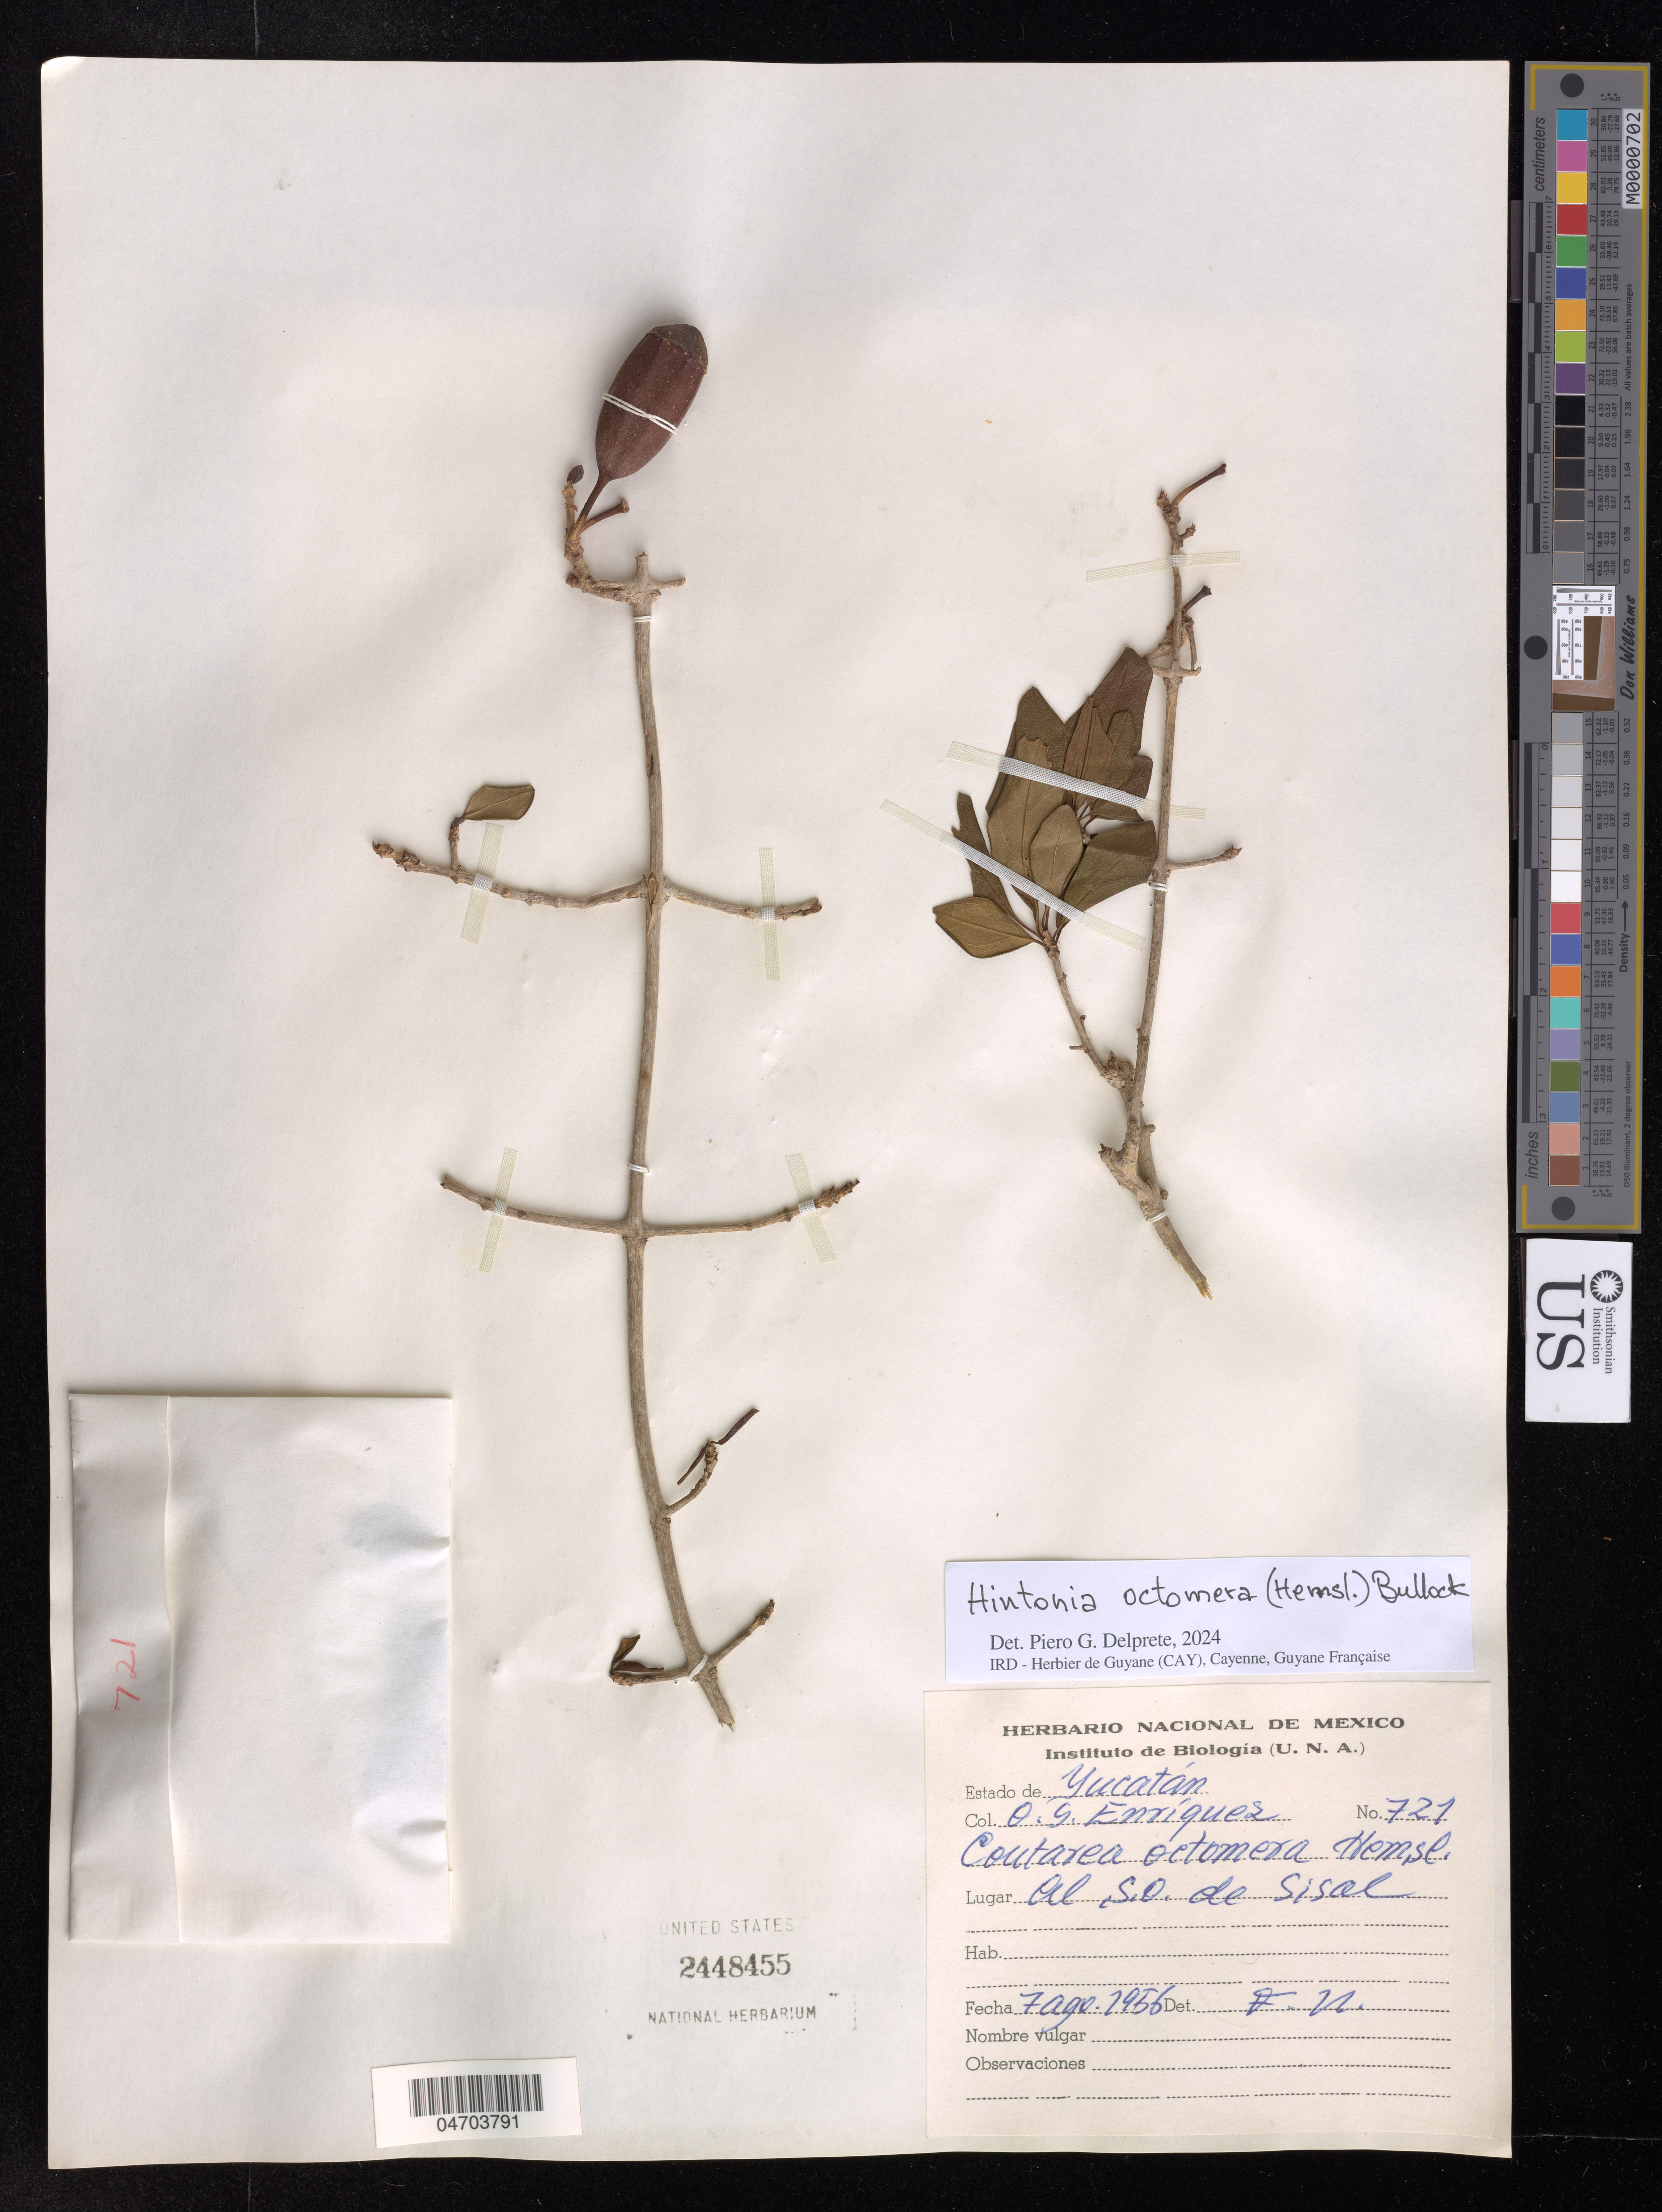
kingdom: Plantae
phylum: Tracheophyta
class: Magnoliopsida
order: Gentianales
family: Rubiaceae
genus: Hintonia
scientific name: Hintonia octomera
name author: (Hemsl.) Bullock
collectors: O. Enriquez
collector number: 721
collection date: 1956-08-07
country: Mexico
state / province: México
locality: Al S.O. de Sisal.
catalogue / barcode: US 2448455